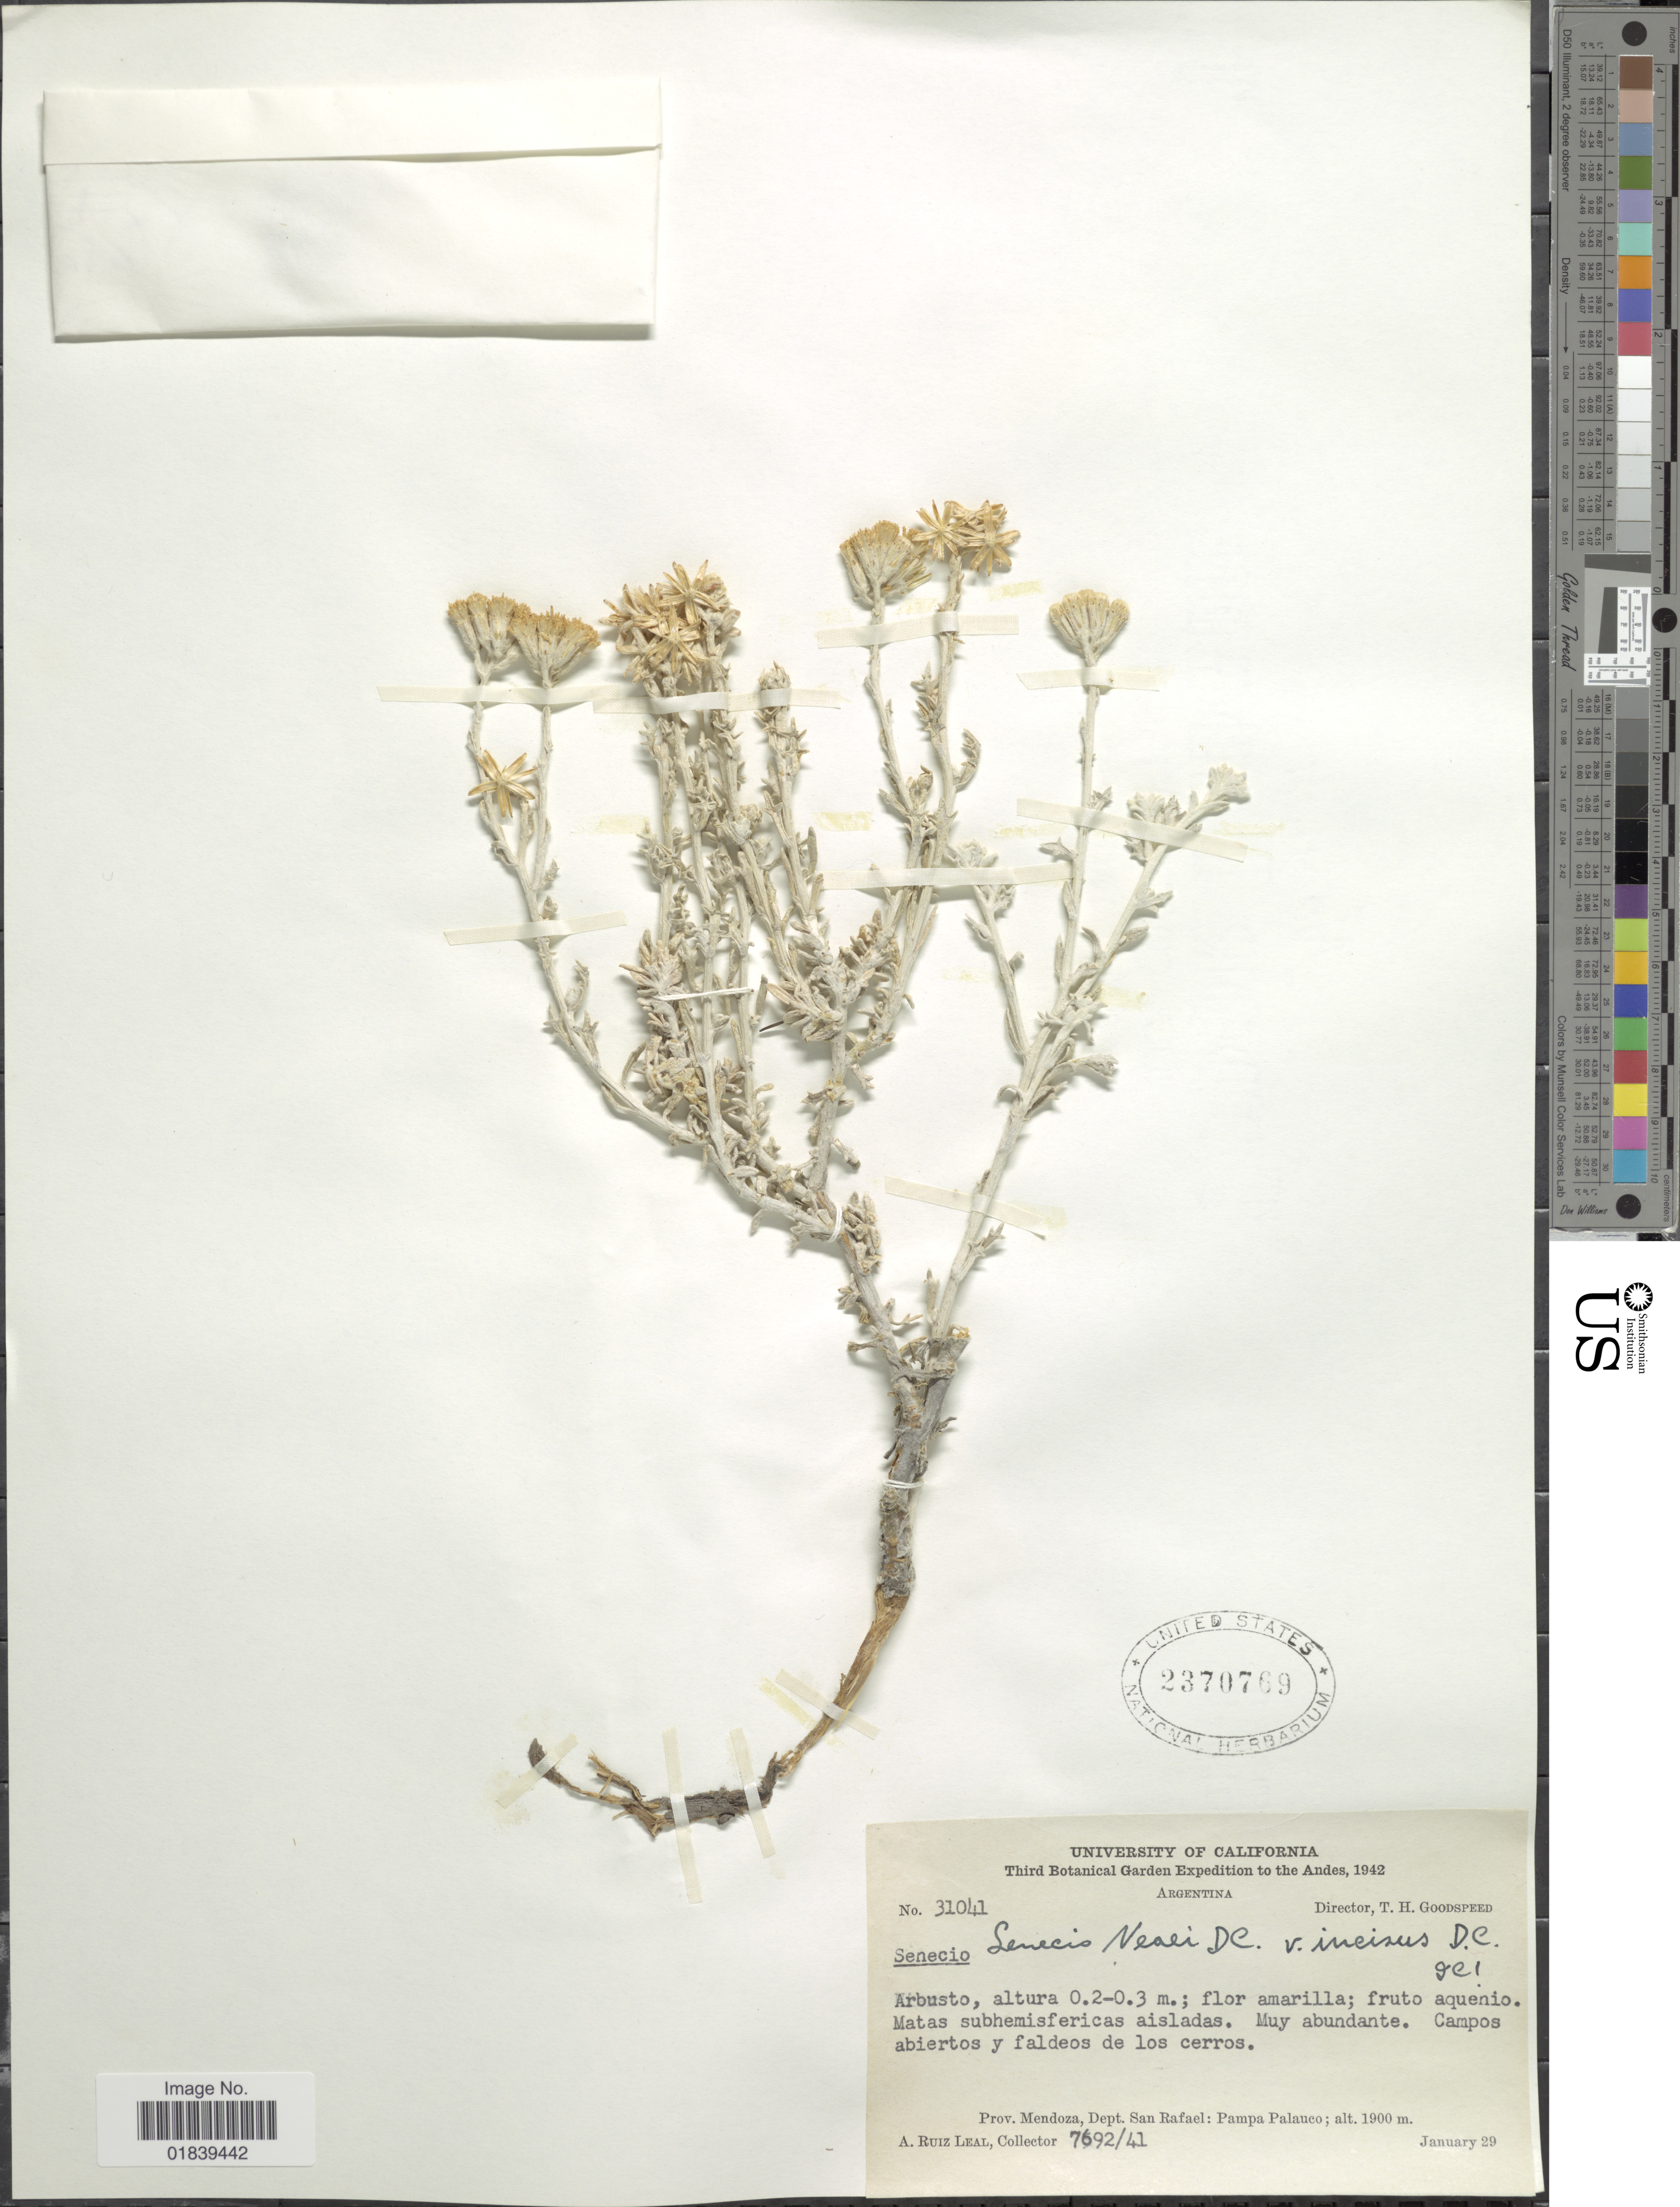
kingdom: Plantae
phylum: Tracheophyta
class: Magnoliopsida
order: Asterales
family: Asteraceae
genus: Senecio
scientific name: Senecio neaei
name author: DC.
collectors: A. R. Leal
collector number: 7692/41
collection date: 1942-01-29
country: Argentina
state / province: Mendoza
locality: Andes, Dept. San Rafael, Pampa Palauco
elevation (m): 1900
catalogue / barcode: US 2370769